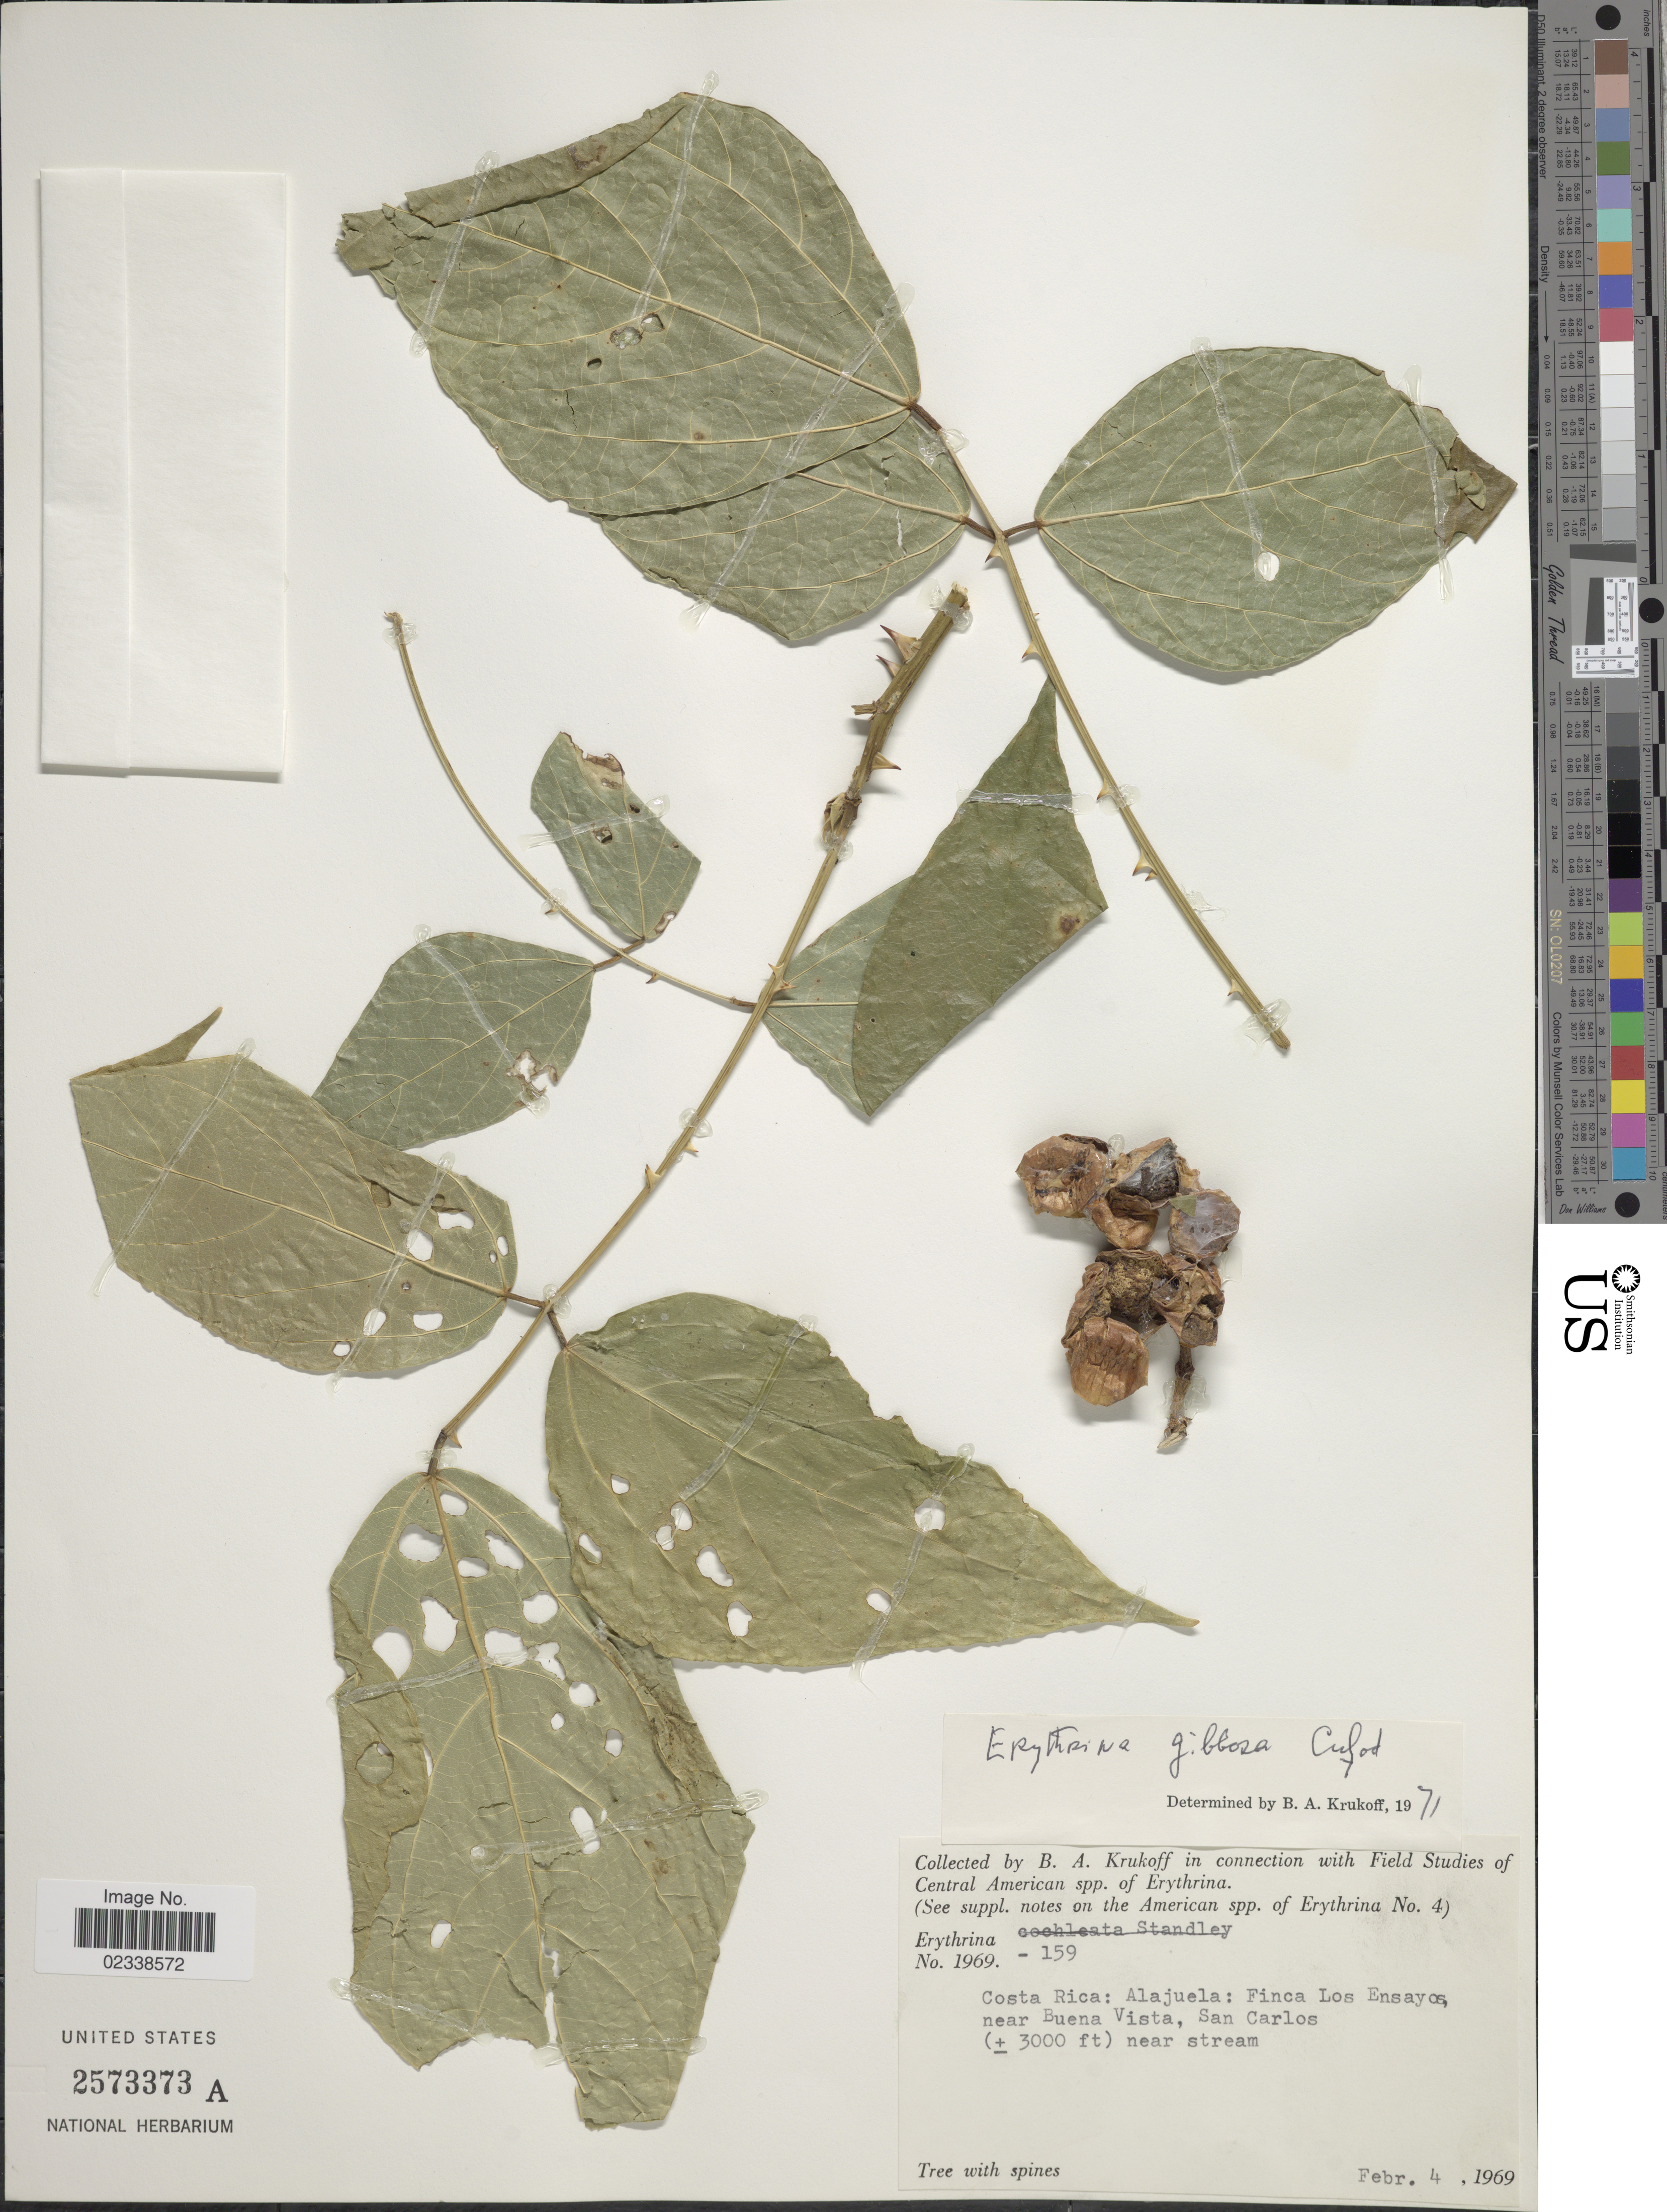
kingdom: Plantae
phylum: Tracheophyta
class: Magnoliopsida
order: Fabales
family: Fabaceae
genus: Erythrina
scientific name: Erythrina gibbosa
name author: Cufod.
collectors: B. A. Krukoff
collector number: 1969-159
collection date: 1969-02-04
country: Costa Rica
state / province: Alajuela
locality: Finca Los Ensayos, near Buena Vista, San Carlos, near stream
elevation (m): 914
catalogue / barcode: US 2573373A